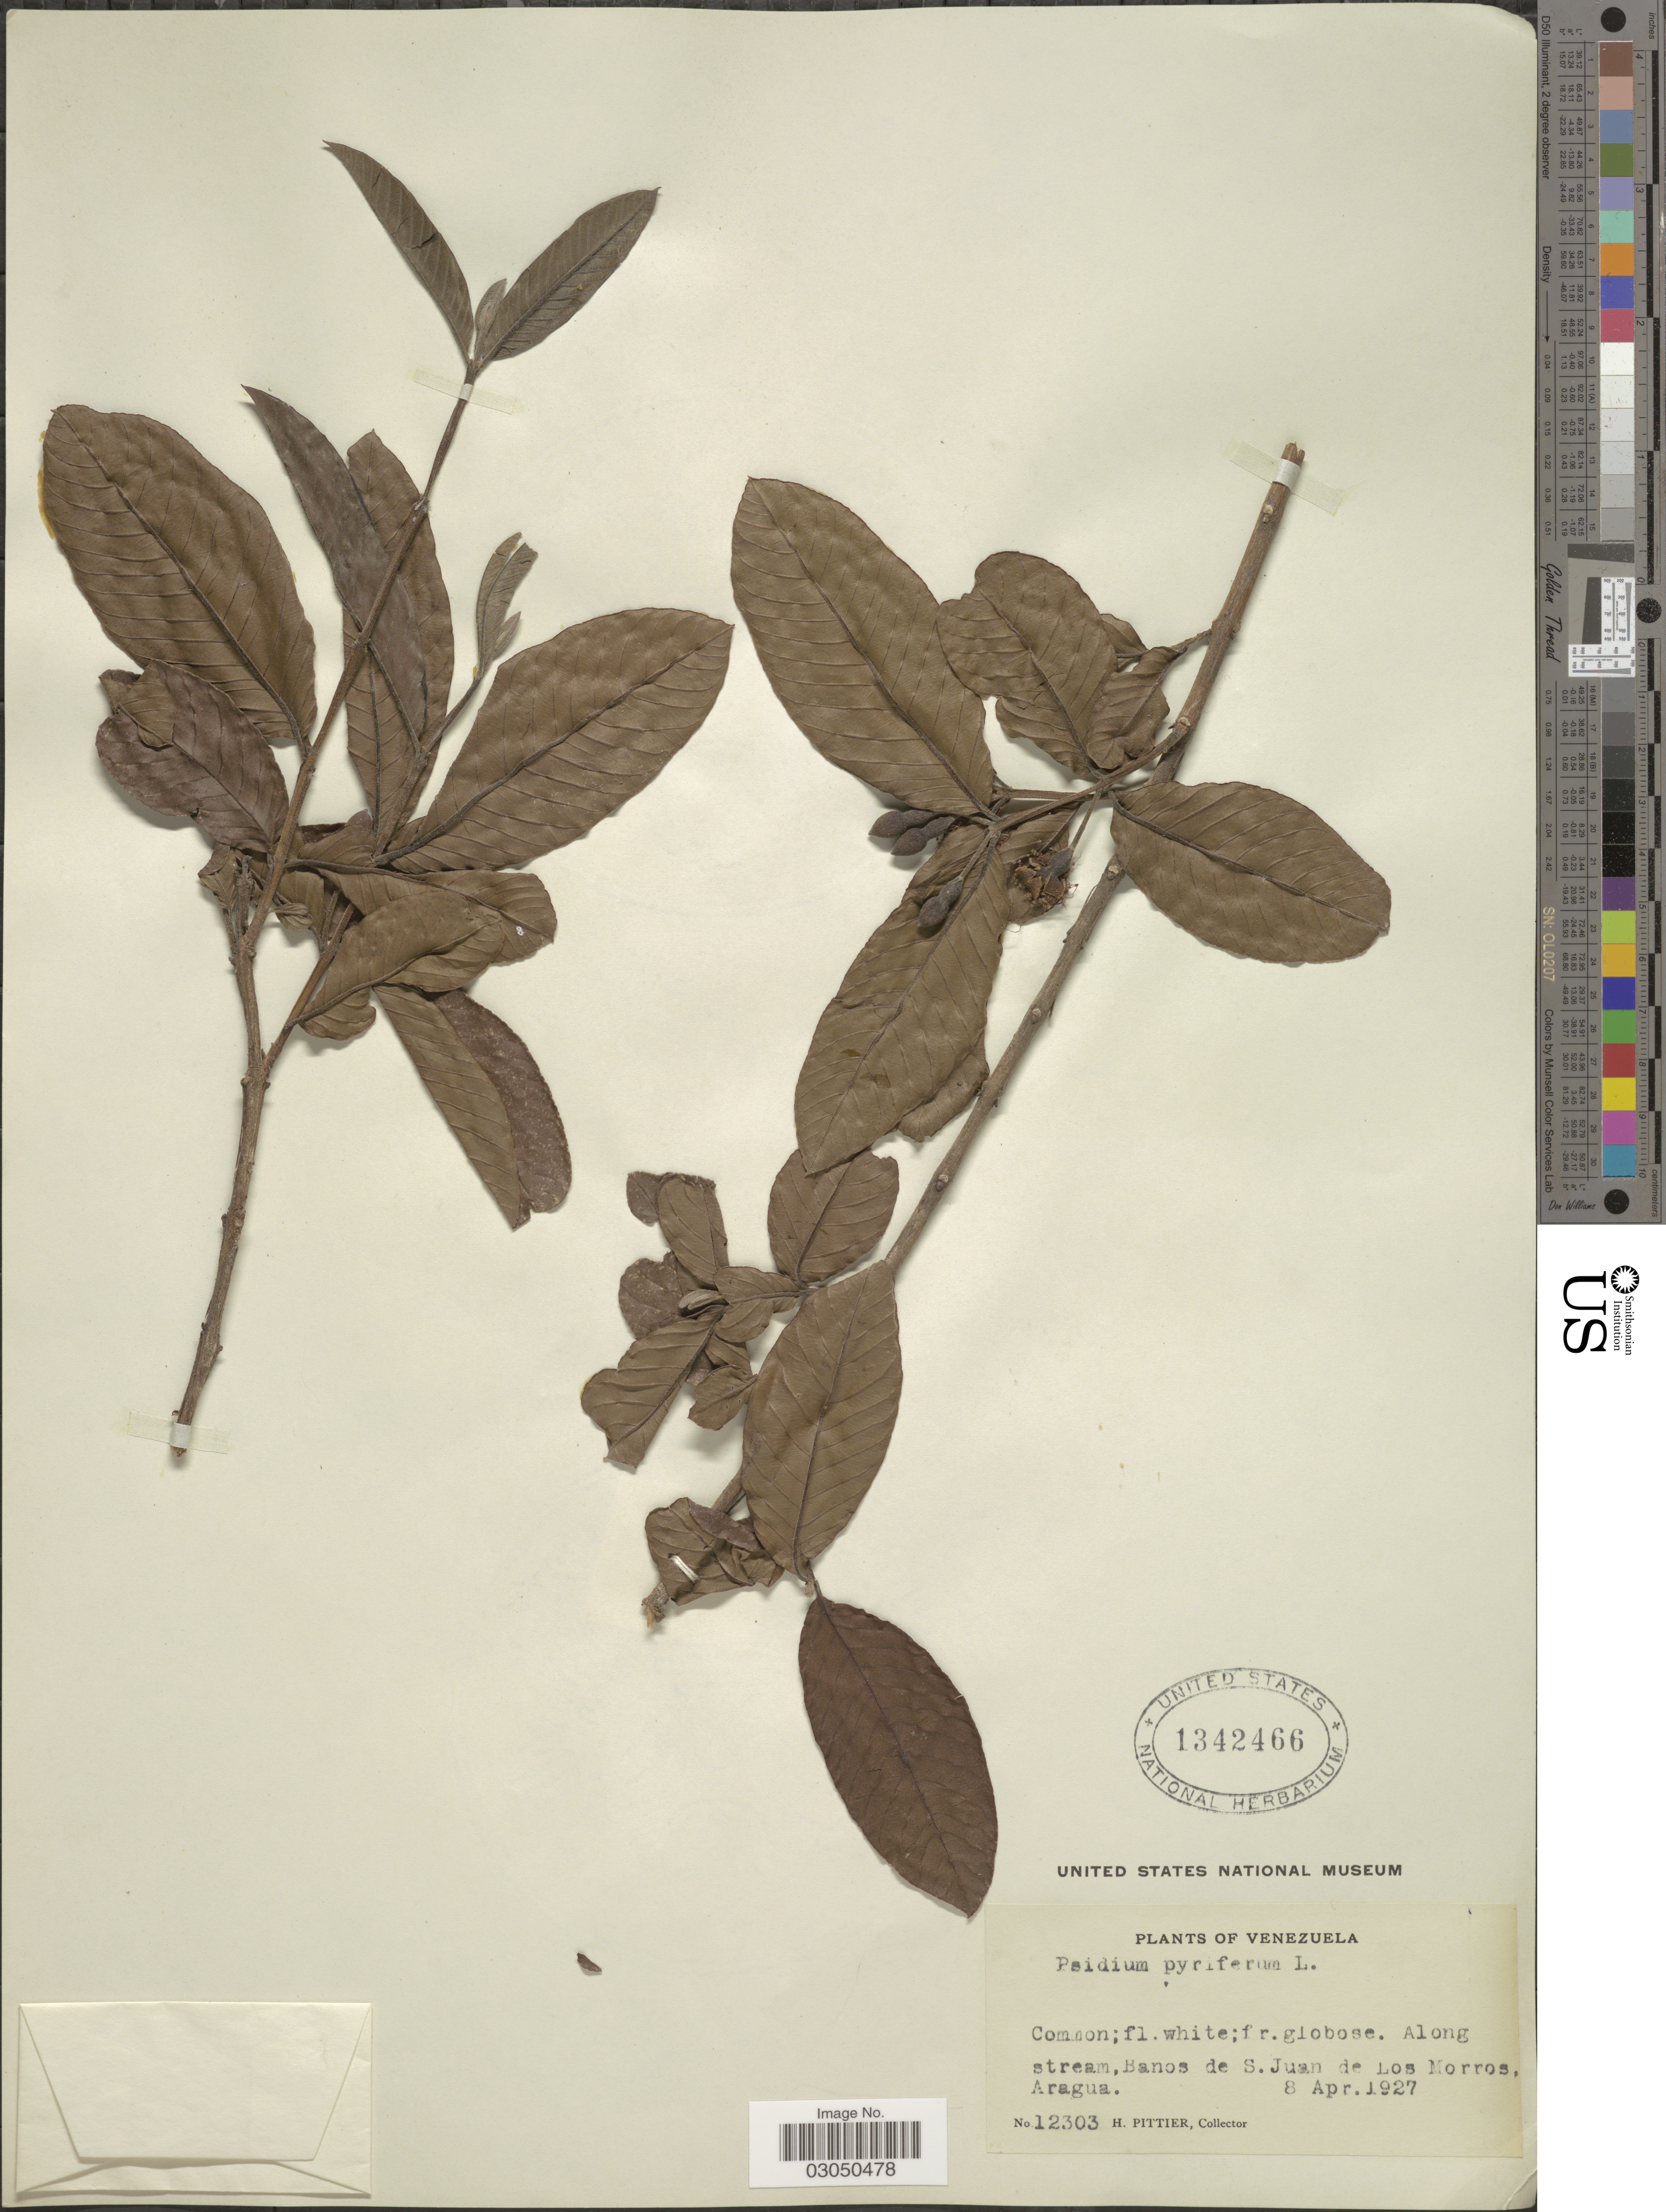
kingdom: Plantae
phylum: Tracheophyta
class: Magnoliopsida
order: Myrtales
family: Myrtaceae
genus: Psidium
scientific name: Psidium guajava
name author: L.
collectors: H. F. Pittier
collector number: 12303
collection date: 1927-04-08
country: Venezuela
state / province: Aragua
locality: Banos de S. Juan de Los Morros, Aragua.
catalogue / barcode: US 1342466